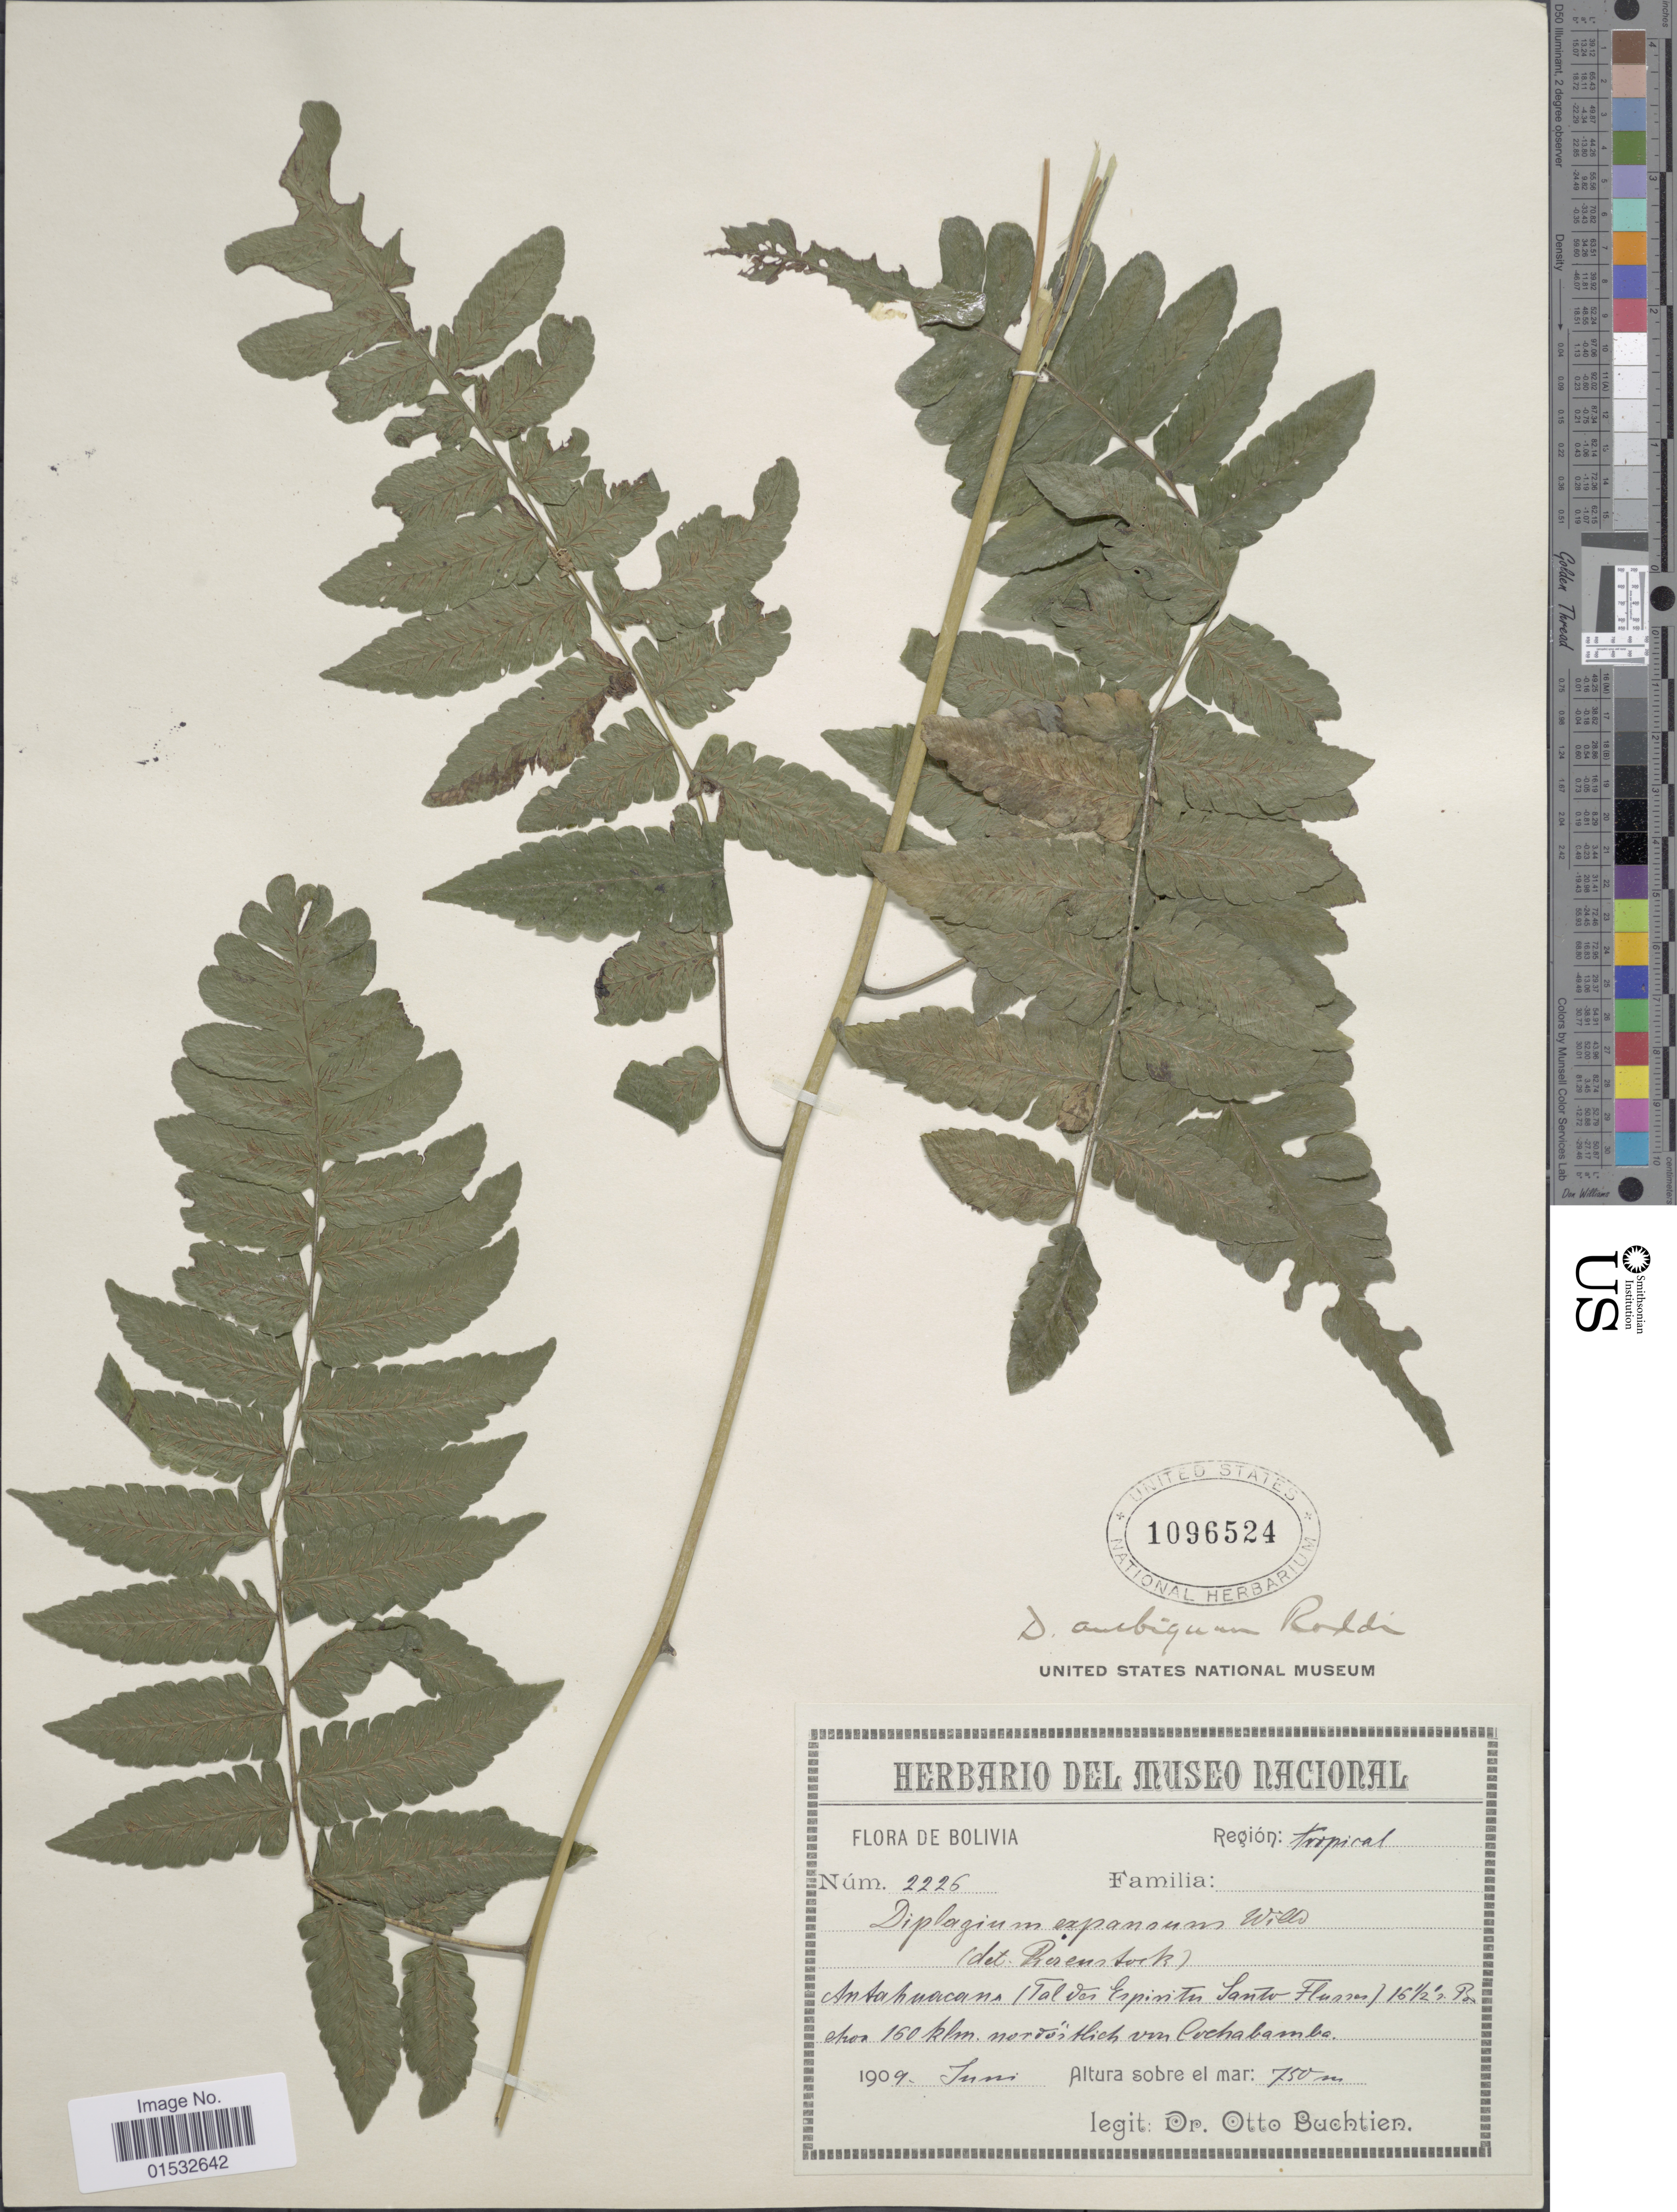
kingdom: Plantae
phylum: Tracheophyta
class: Polypodiopsida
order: Polypodiales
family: Athyriaceae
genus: Diplazium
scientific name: Diplazium ambiguum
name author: Raddi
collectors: O. Buchtien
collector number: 2226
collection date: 1909-06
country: Bolivia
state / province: Cochabamba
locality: Región tropical. Antahuacana (Espiritu Santo River) 150 km. NE from Cochabamba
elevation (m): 750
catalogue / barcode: US 1096524